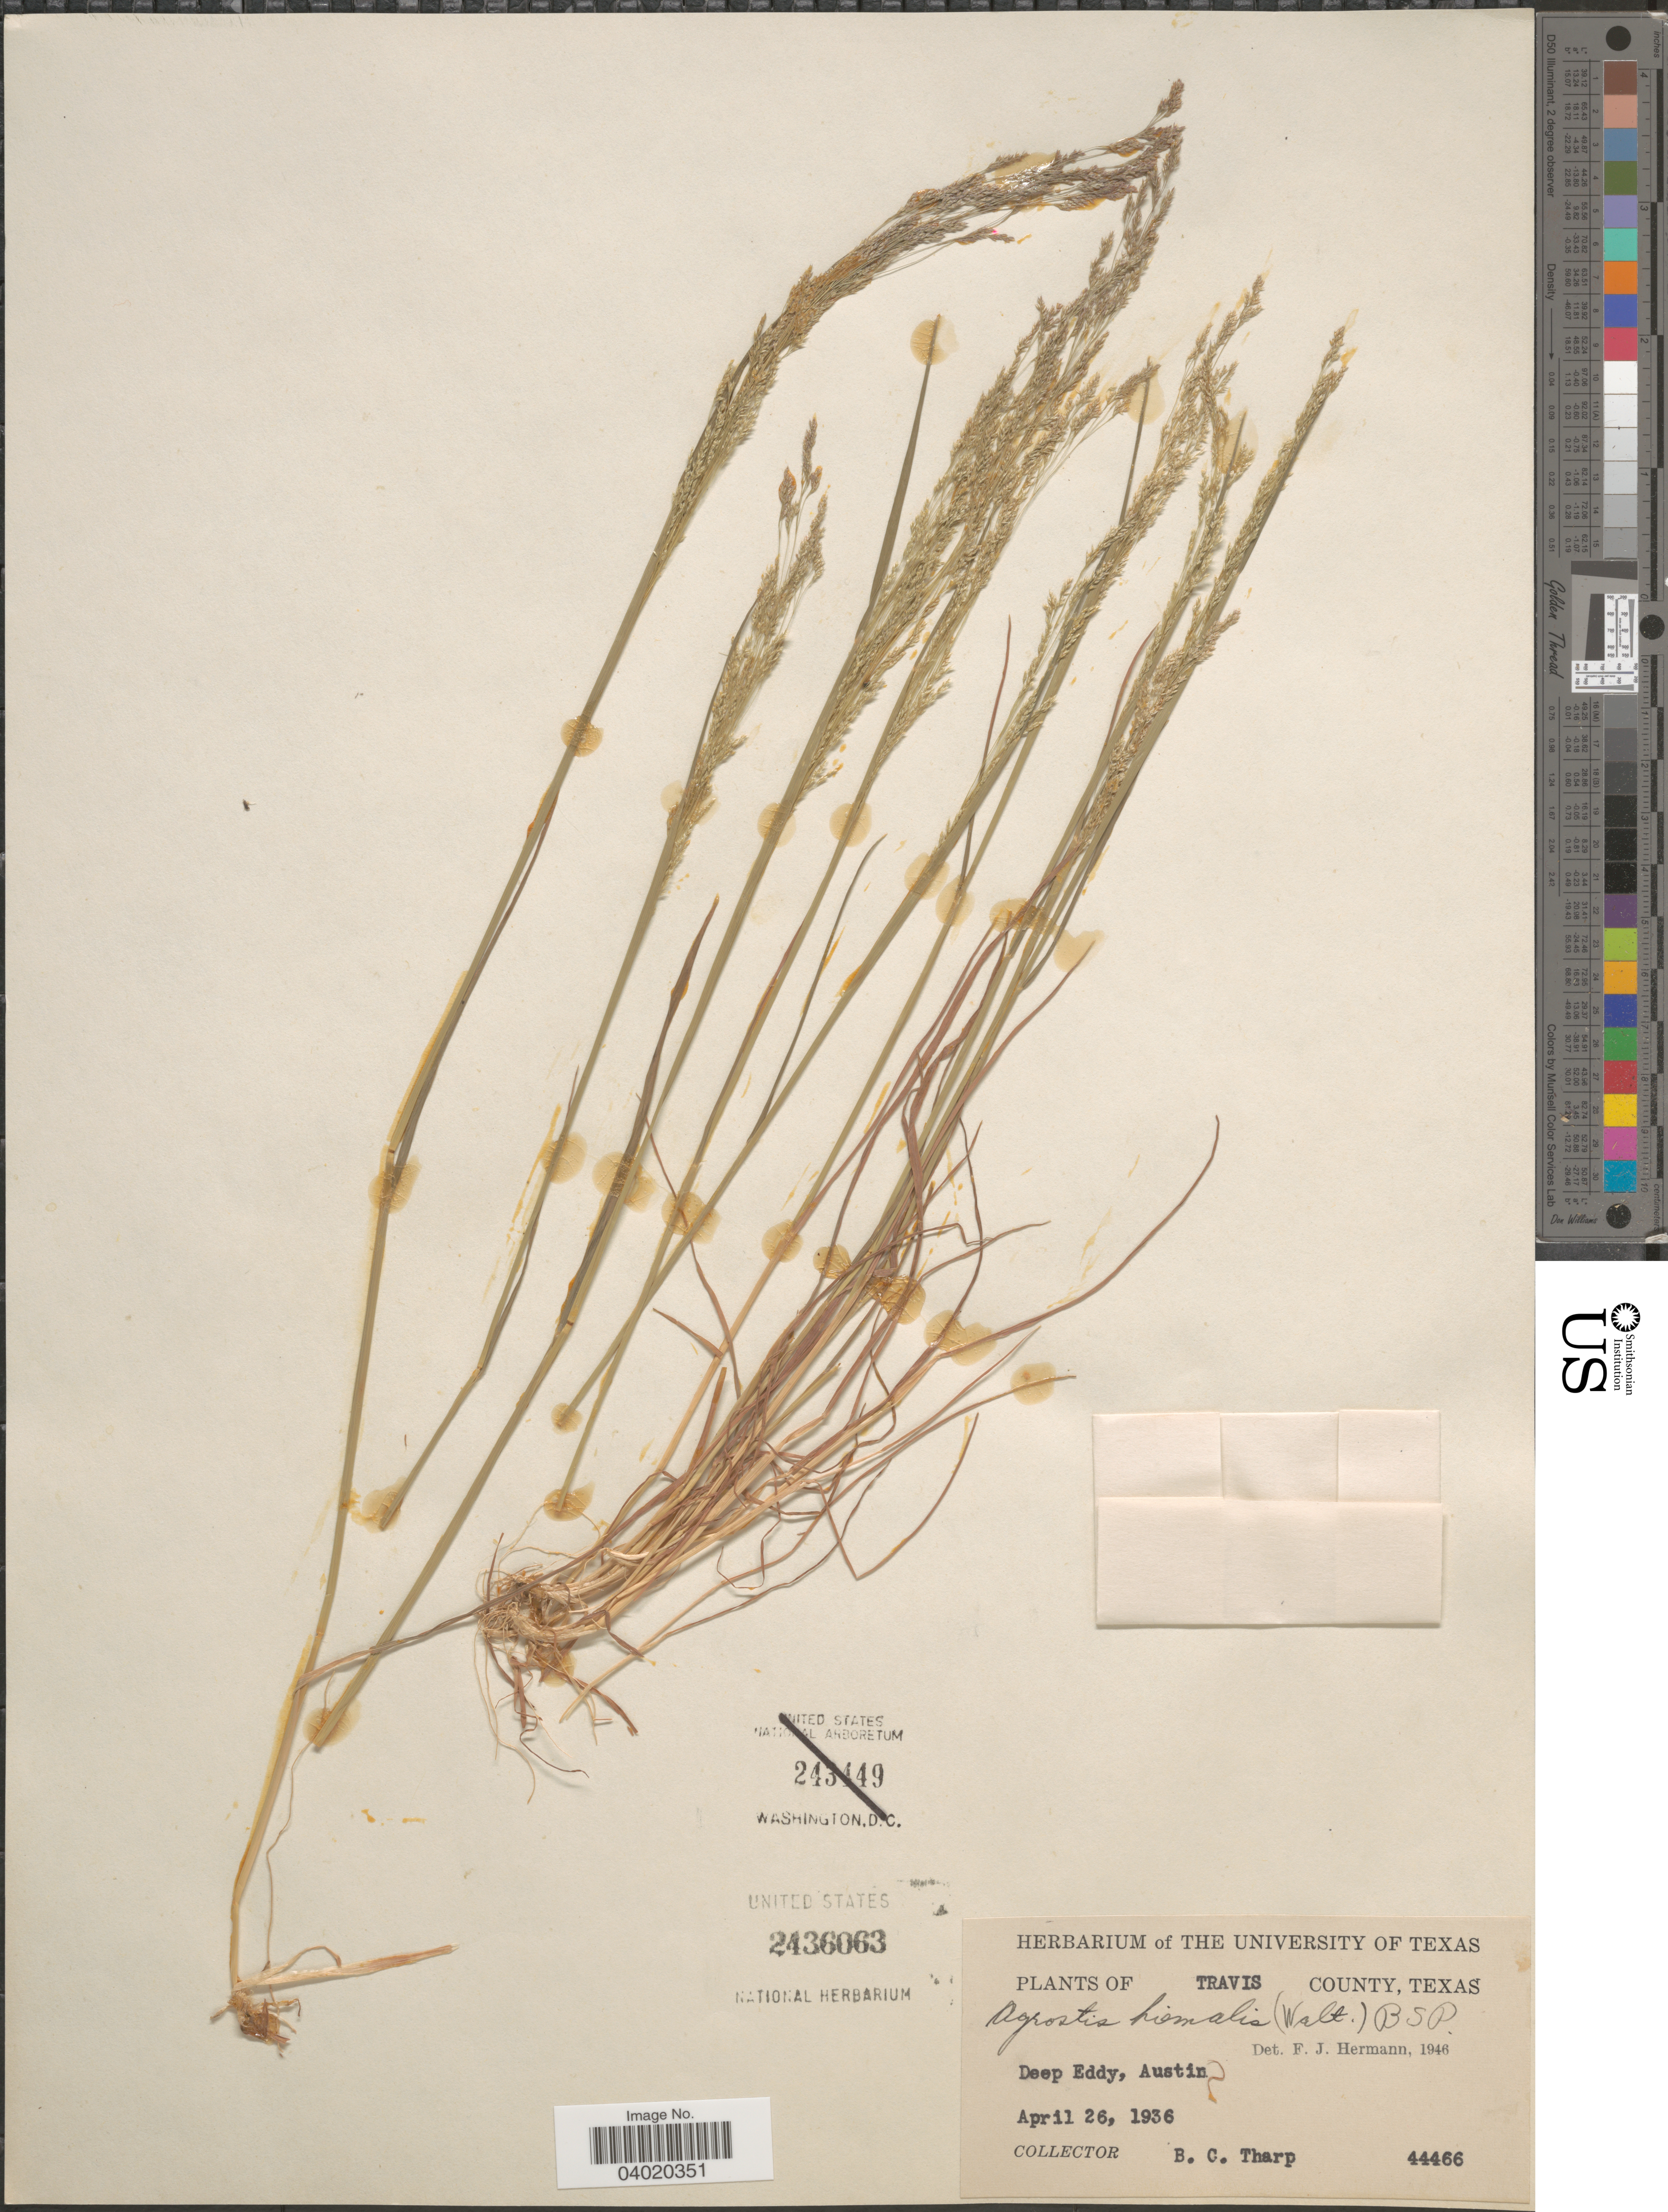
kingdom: Plantae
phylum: Tracheophyta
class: Liliopsida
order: Poales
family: Poaceae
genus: Agrostis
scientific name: Agrostis hyemalis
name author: (Walter) Britton et al.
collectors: B. C. Tharp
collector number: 44466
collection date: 1936-04-26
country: United States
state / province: Texas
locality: Travis County. Deep Eddy, Austin.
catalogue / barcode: US 2436063